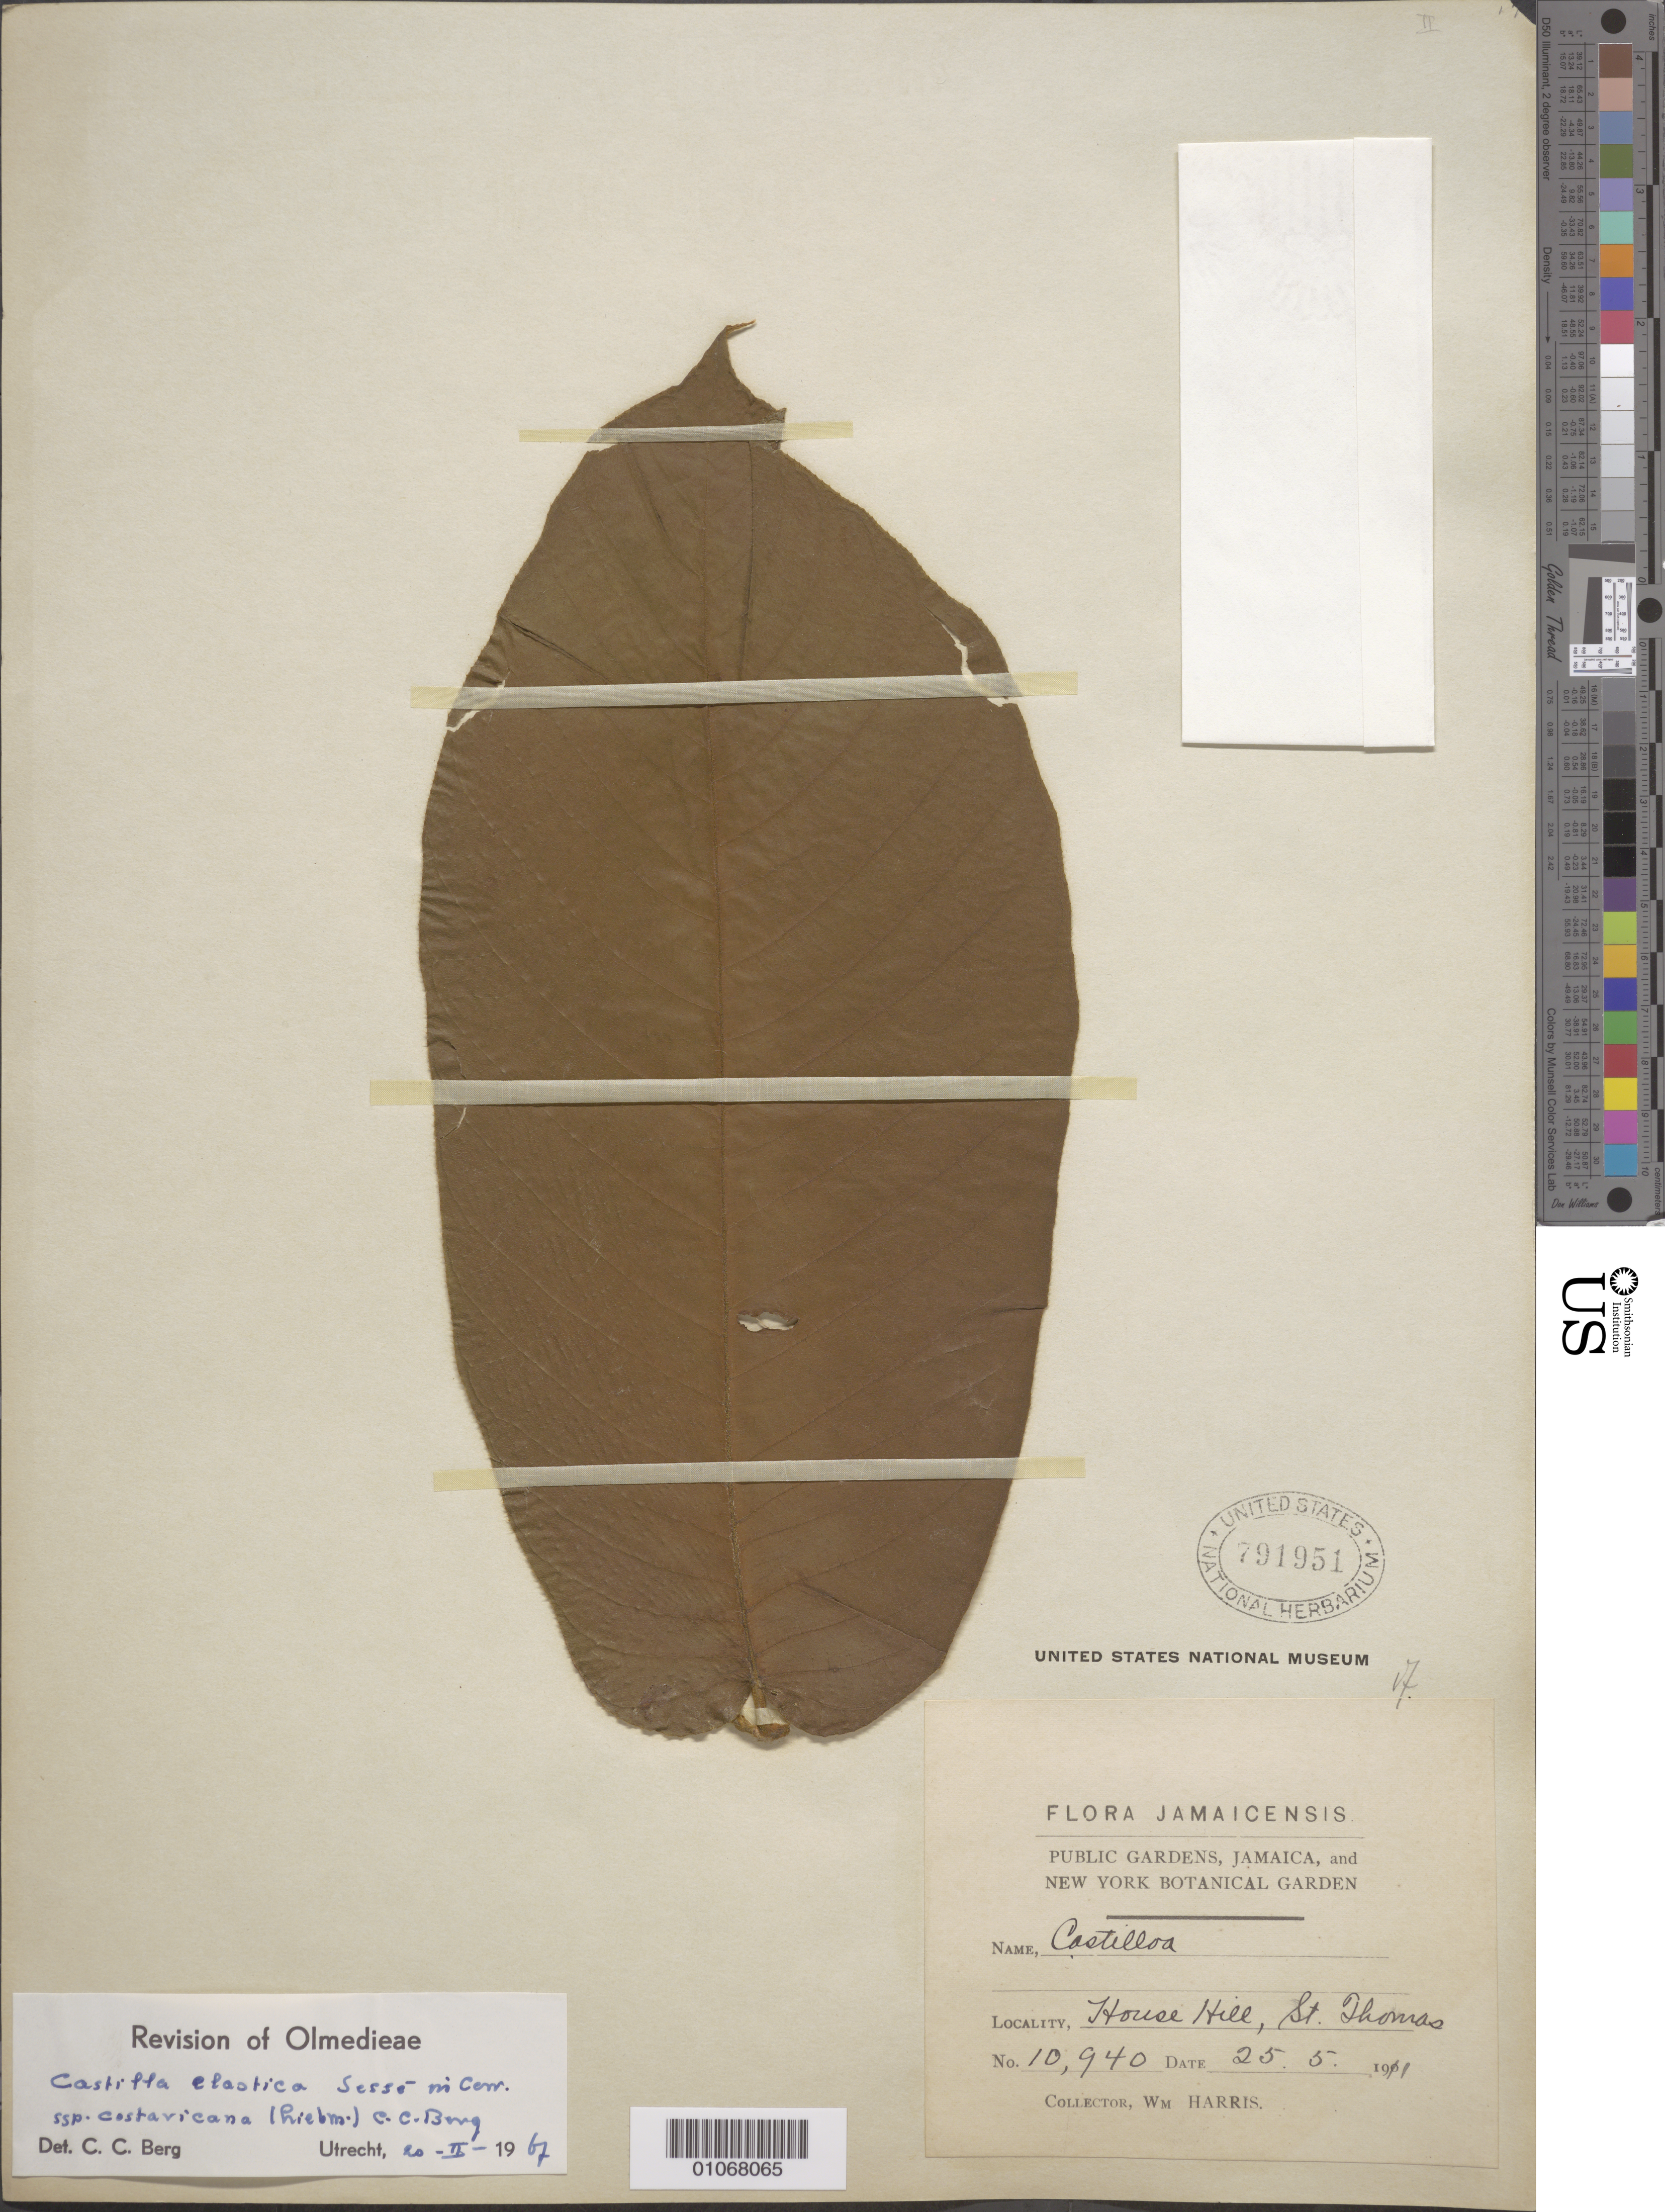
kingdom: Plantae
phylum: Tracheophyta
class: Magnoliopsida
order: Rosales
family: Moraceae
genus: Castilla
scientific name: Castilla elastica subsp. costaricana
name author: (Liebm.) C.C. Berg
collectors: W. Harris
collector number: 10940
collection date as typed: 25 May 1911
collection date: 1911-05-25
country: Jamaica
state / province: Saint Thomas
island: Jamaica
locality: House hill.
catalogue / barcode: US 791951